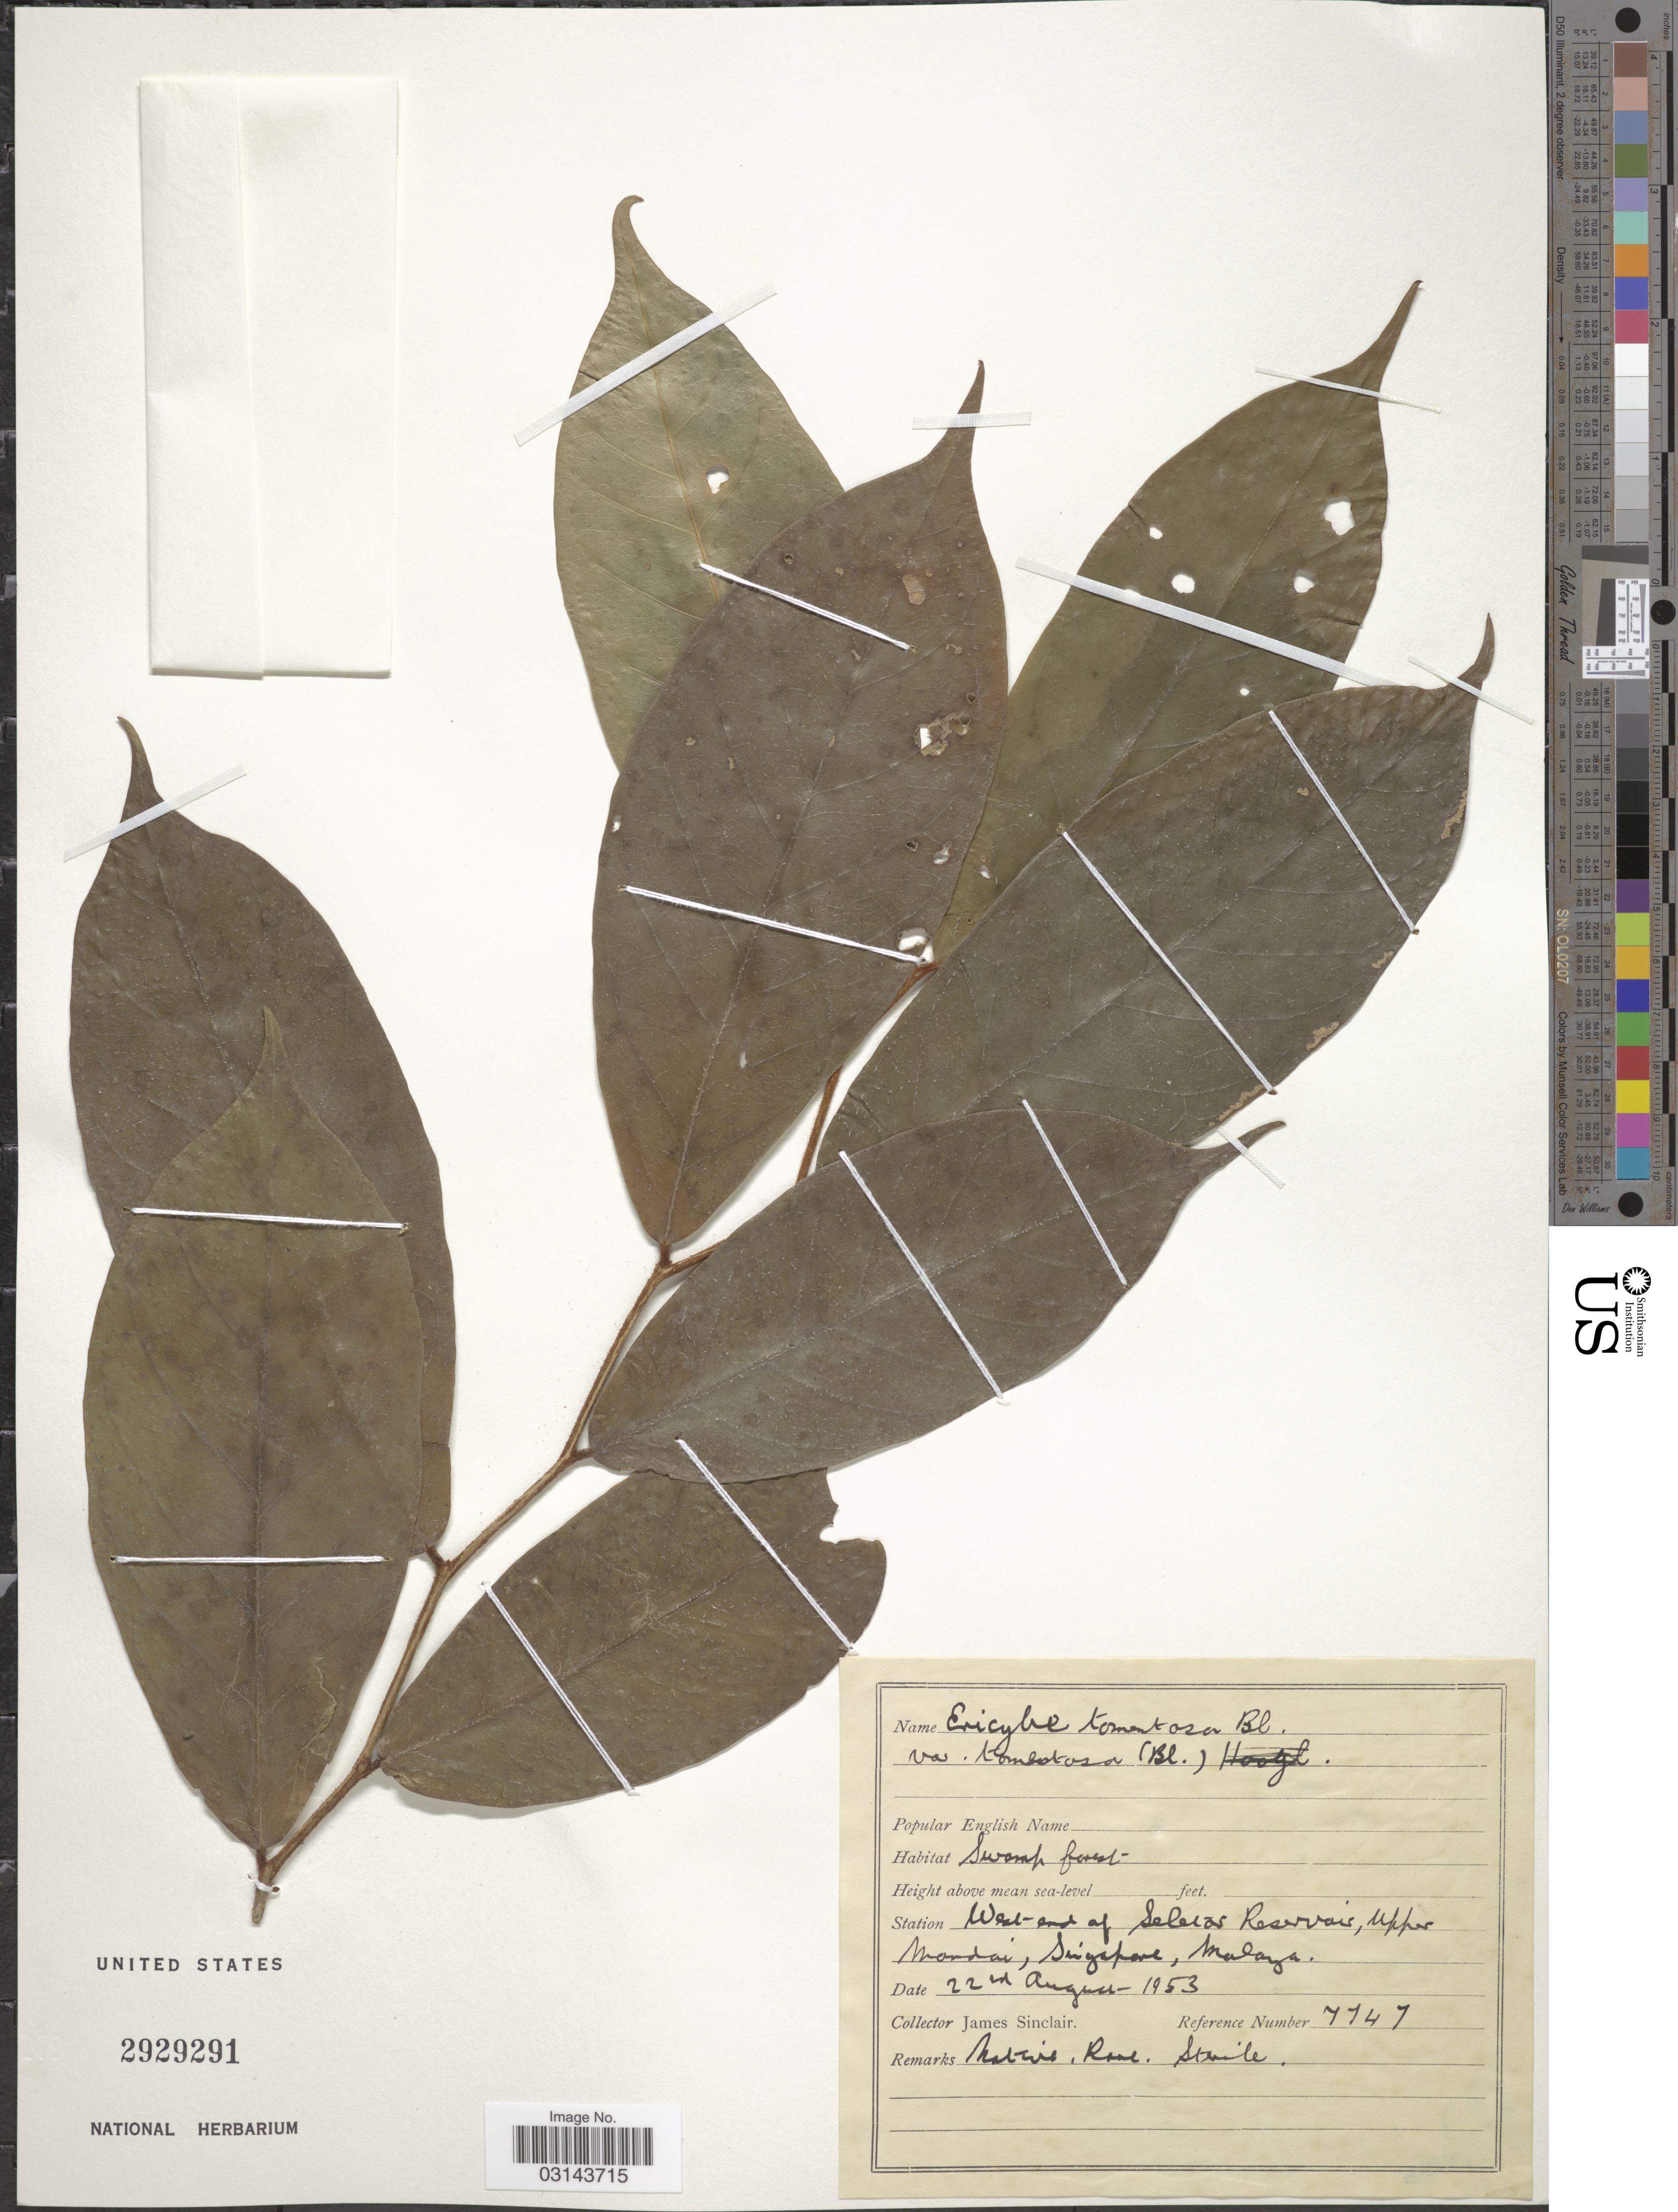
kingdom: Plantae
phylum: Tracheophyta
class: Magnoliopsida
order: Solanales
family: Convolvulaceae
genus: Erycibe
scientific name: Erycibe tomentosa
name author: Blume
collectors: J. Sinclair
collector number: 7747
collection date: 1953-08-22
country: Singapore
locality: Station West end of Seletar Reservoir, Upper Mandai, Malaya.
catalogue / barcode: US 2929291